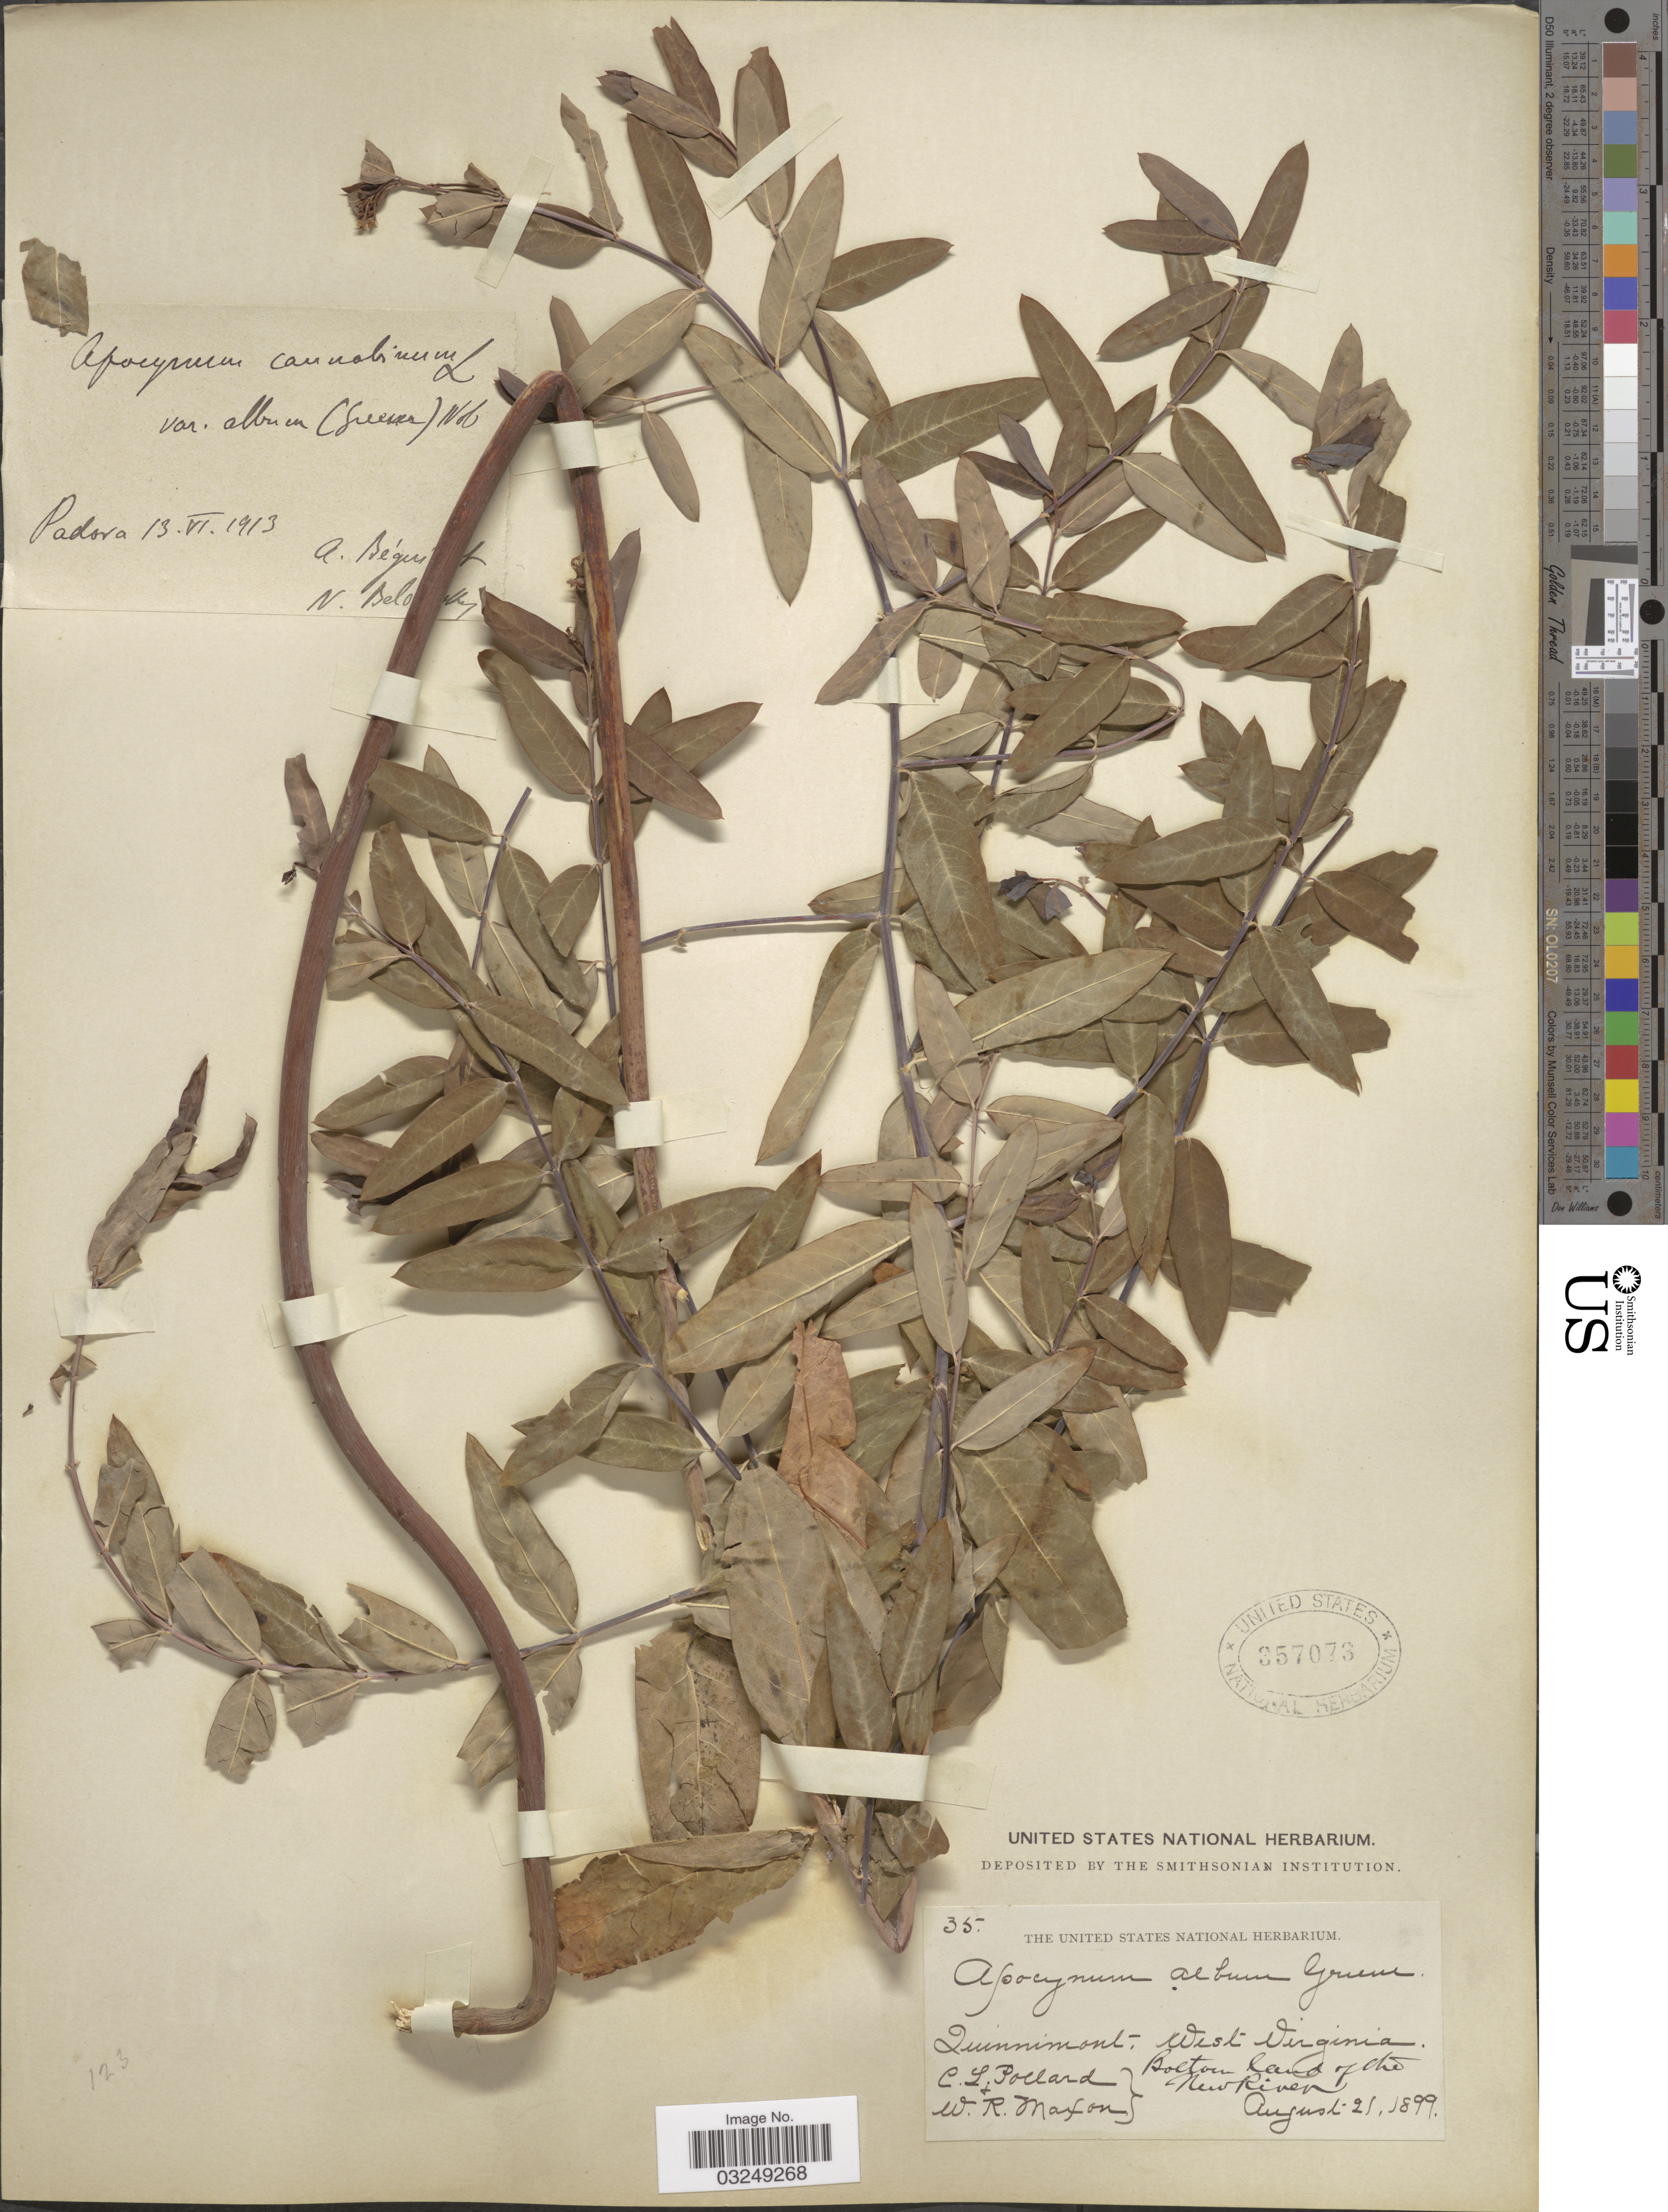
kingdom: Plantae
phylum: Tracheophyta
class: Magnoliopsida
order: Gentianales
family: Apocynaceae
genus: Apocynum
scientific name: Apocynum album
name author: Greene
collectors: C. L. Pollard & W. R. Maxon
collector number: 35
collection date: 1899-08-21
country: United States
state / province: West Virginia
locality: Quinnimont, West Virginia. Bottom land of the New River.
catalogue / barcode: US 357073